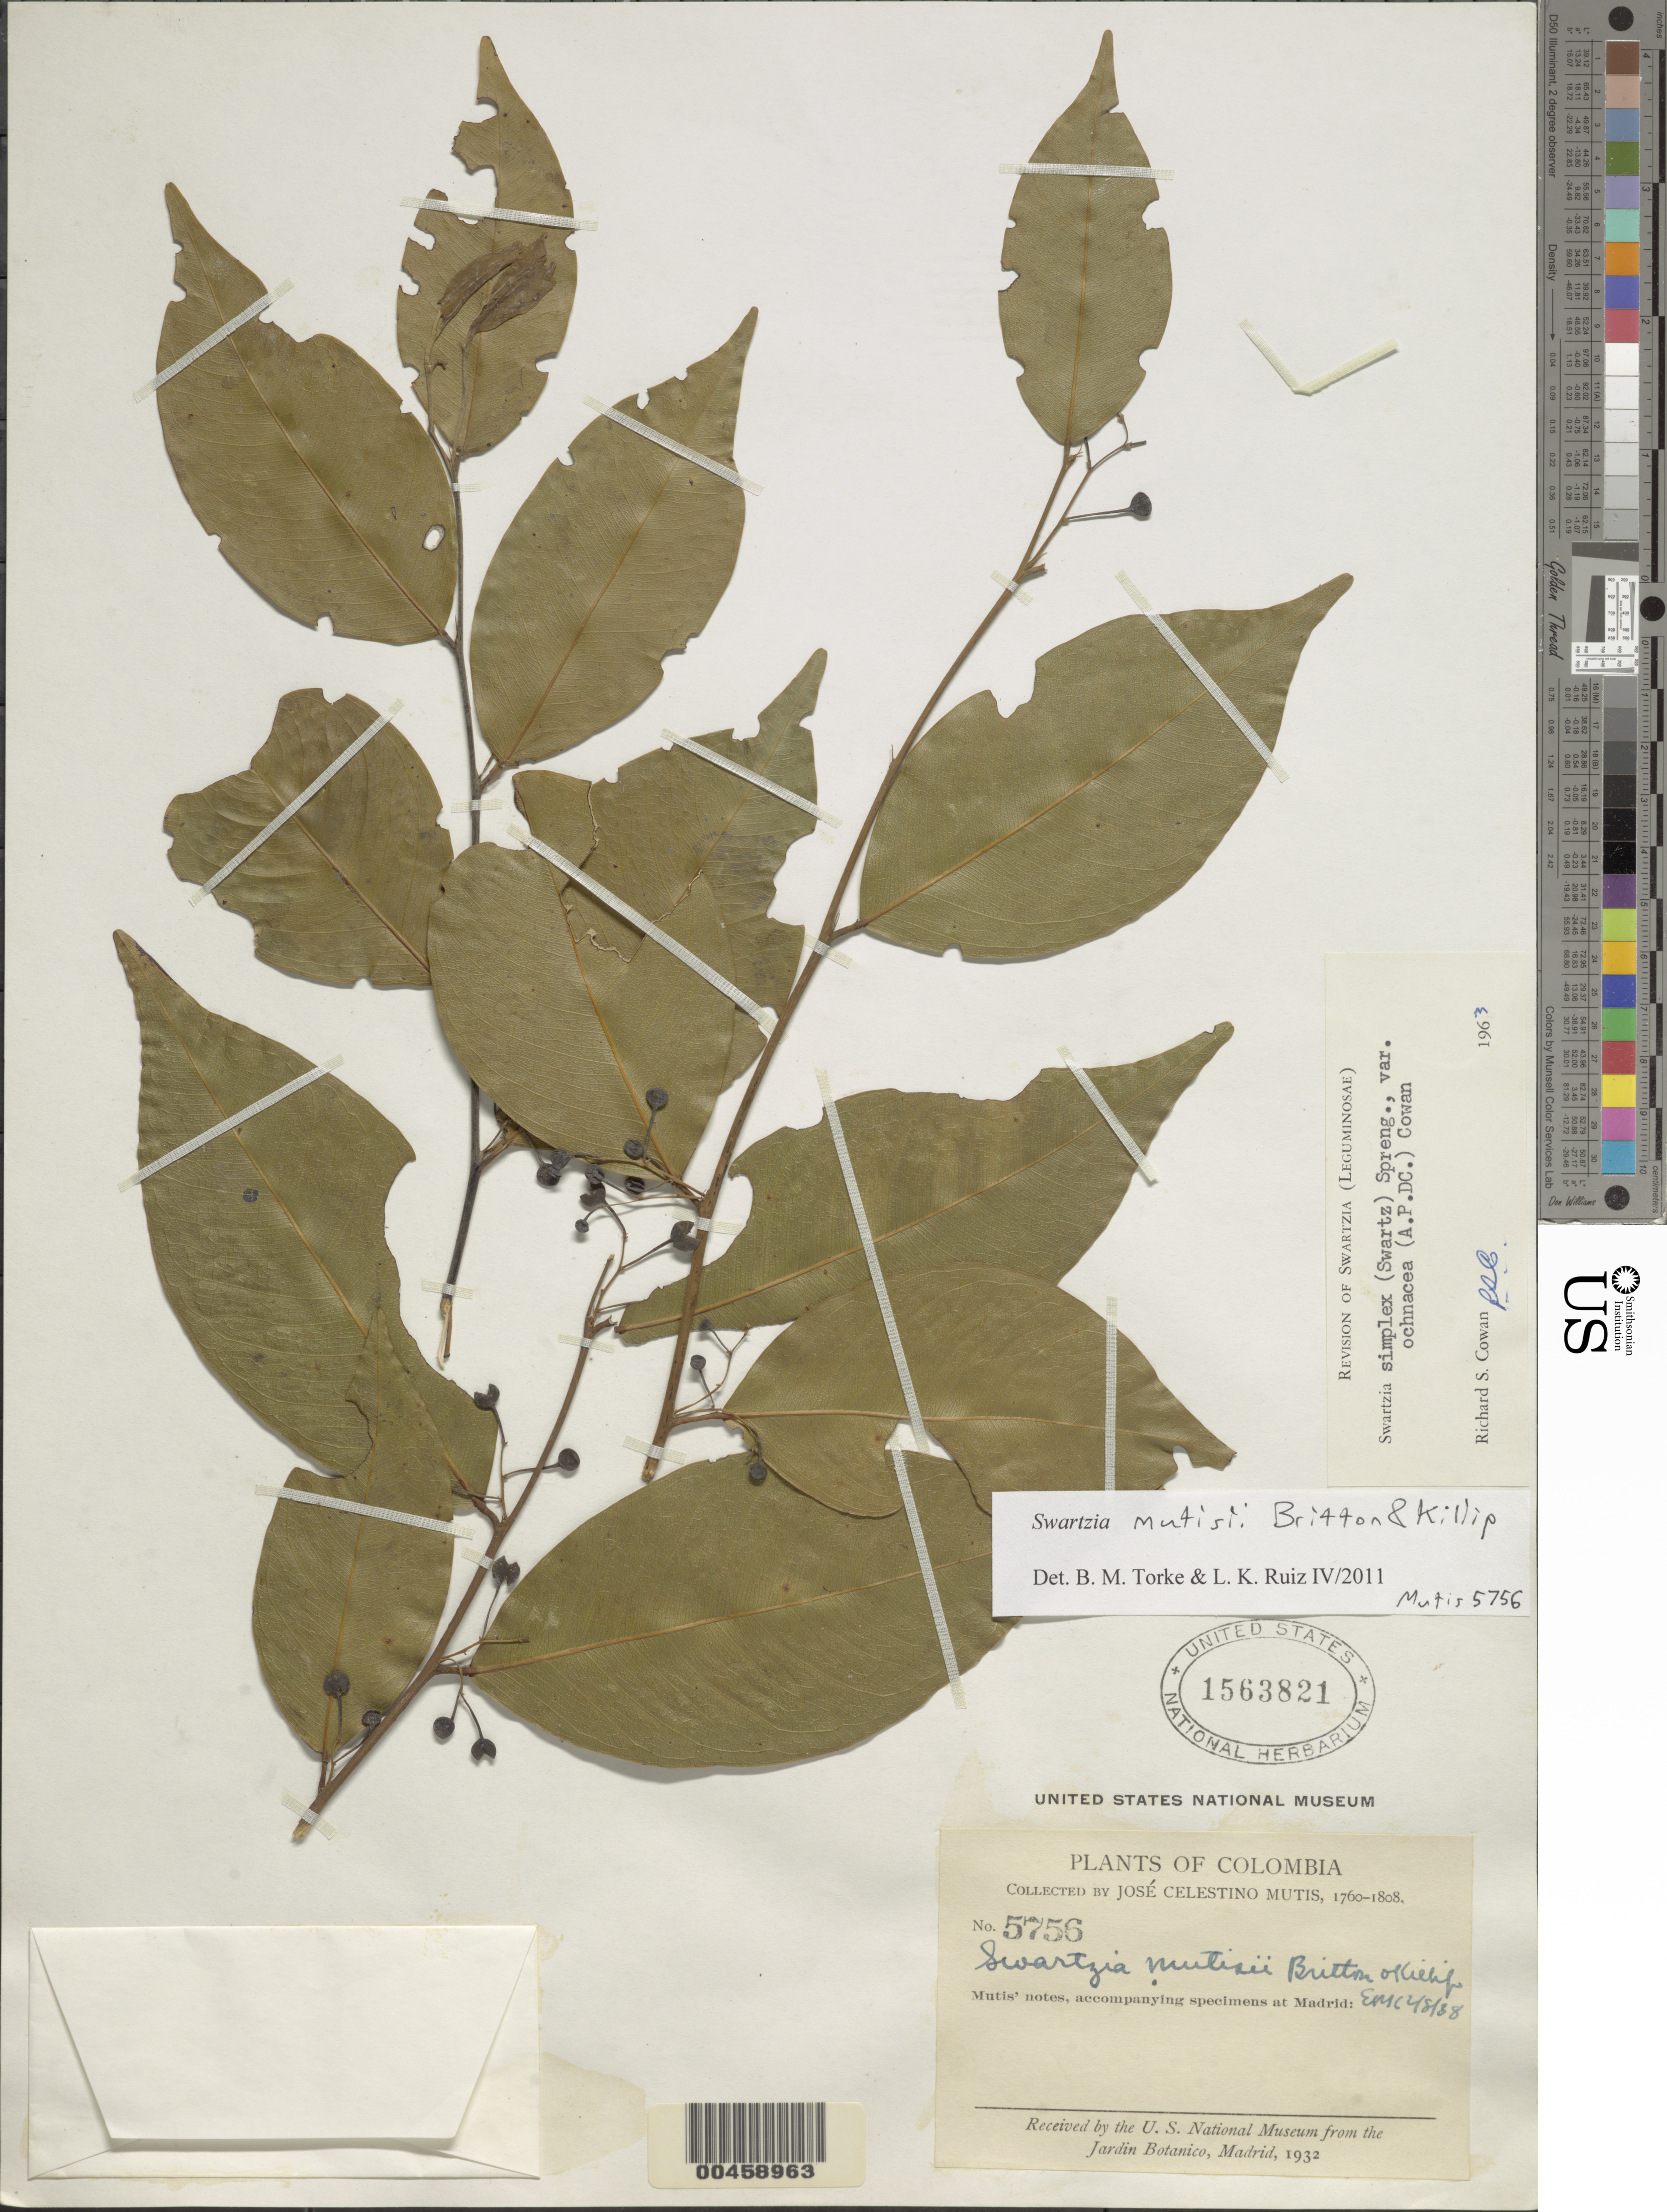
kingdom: Plantae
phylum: Tracheophyta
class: Magnoliopsida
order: Fabales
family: Fabaceae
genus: Swartzia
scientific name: Swartzia mutisii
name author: Britton & Killip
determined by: Torke, B. M.; Ruiz, L. K.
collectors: J. C. B. Mutis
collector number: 5756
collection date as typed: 1760 to -- -- 1808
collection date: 1760/1808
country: Colombia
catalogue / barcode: US 1563821